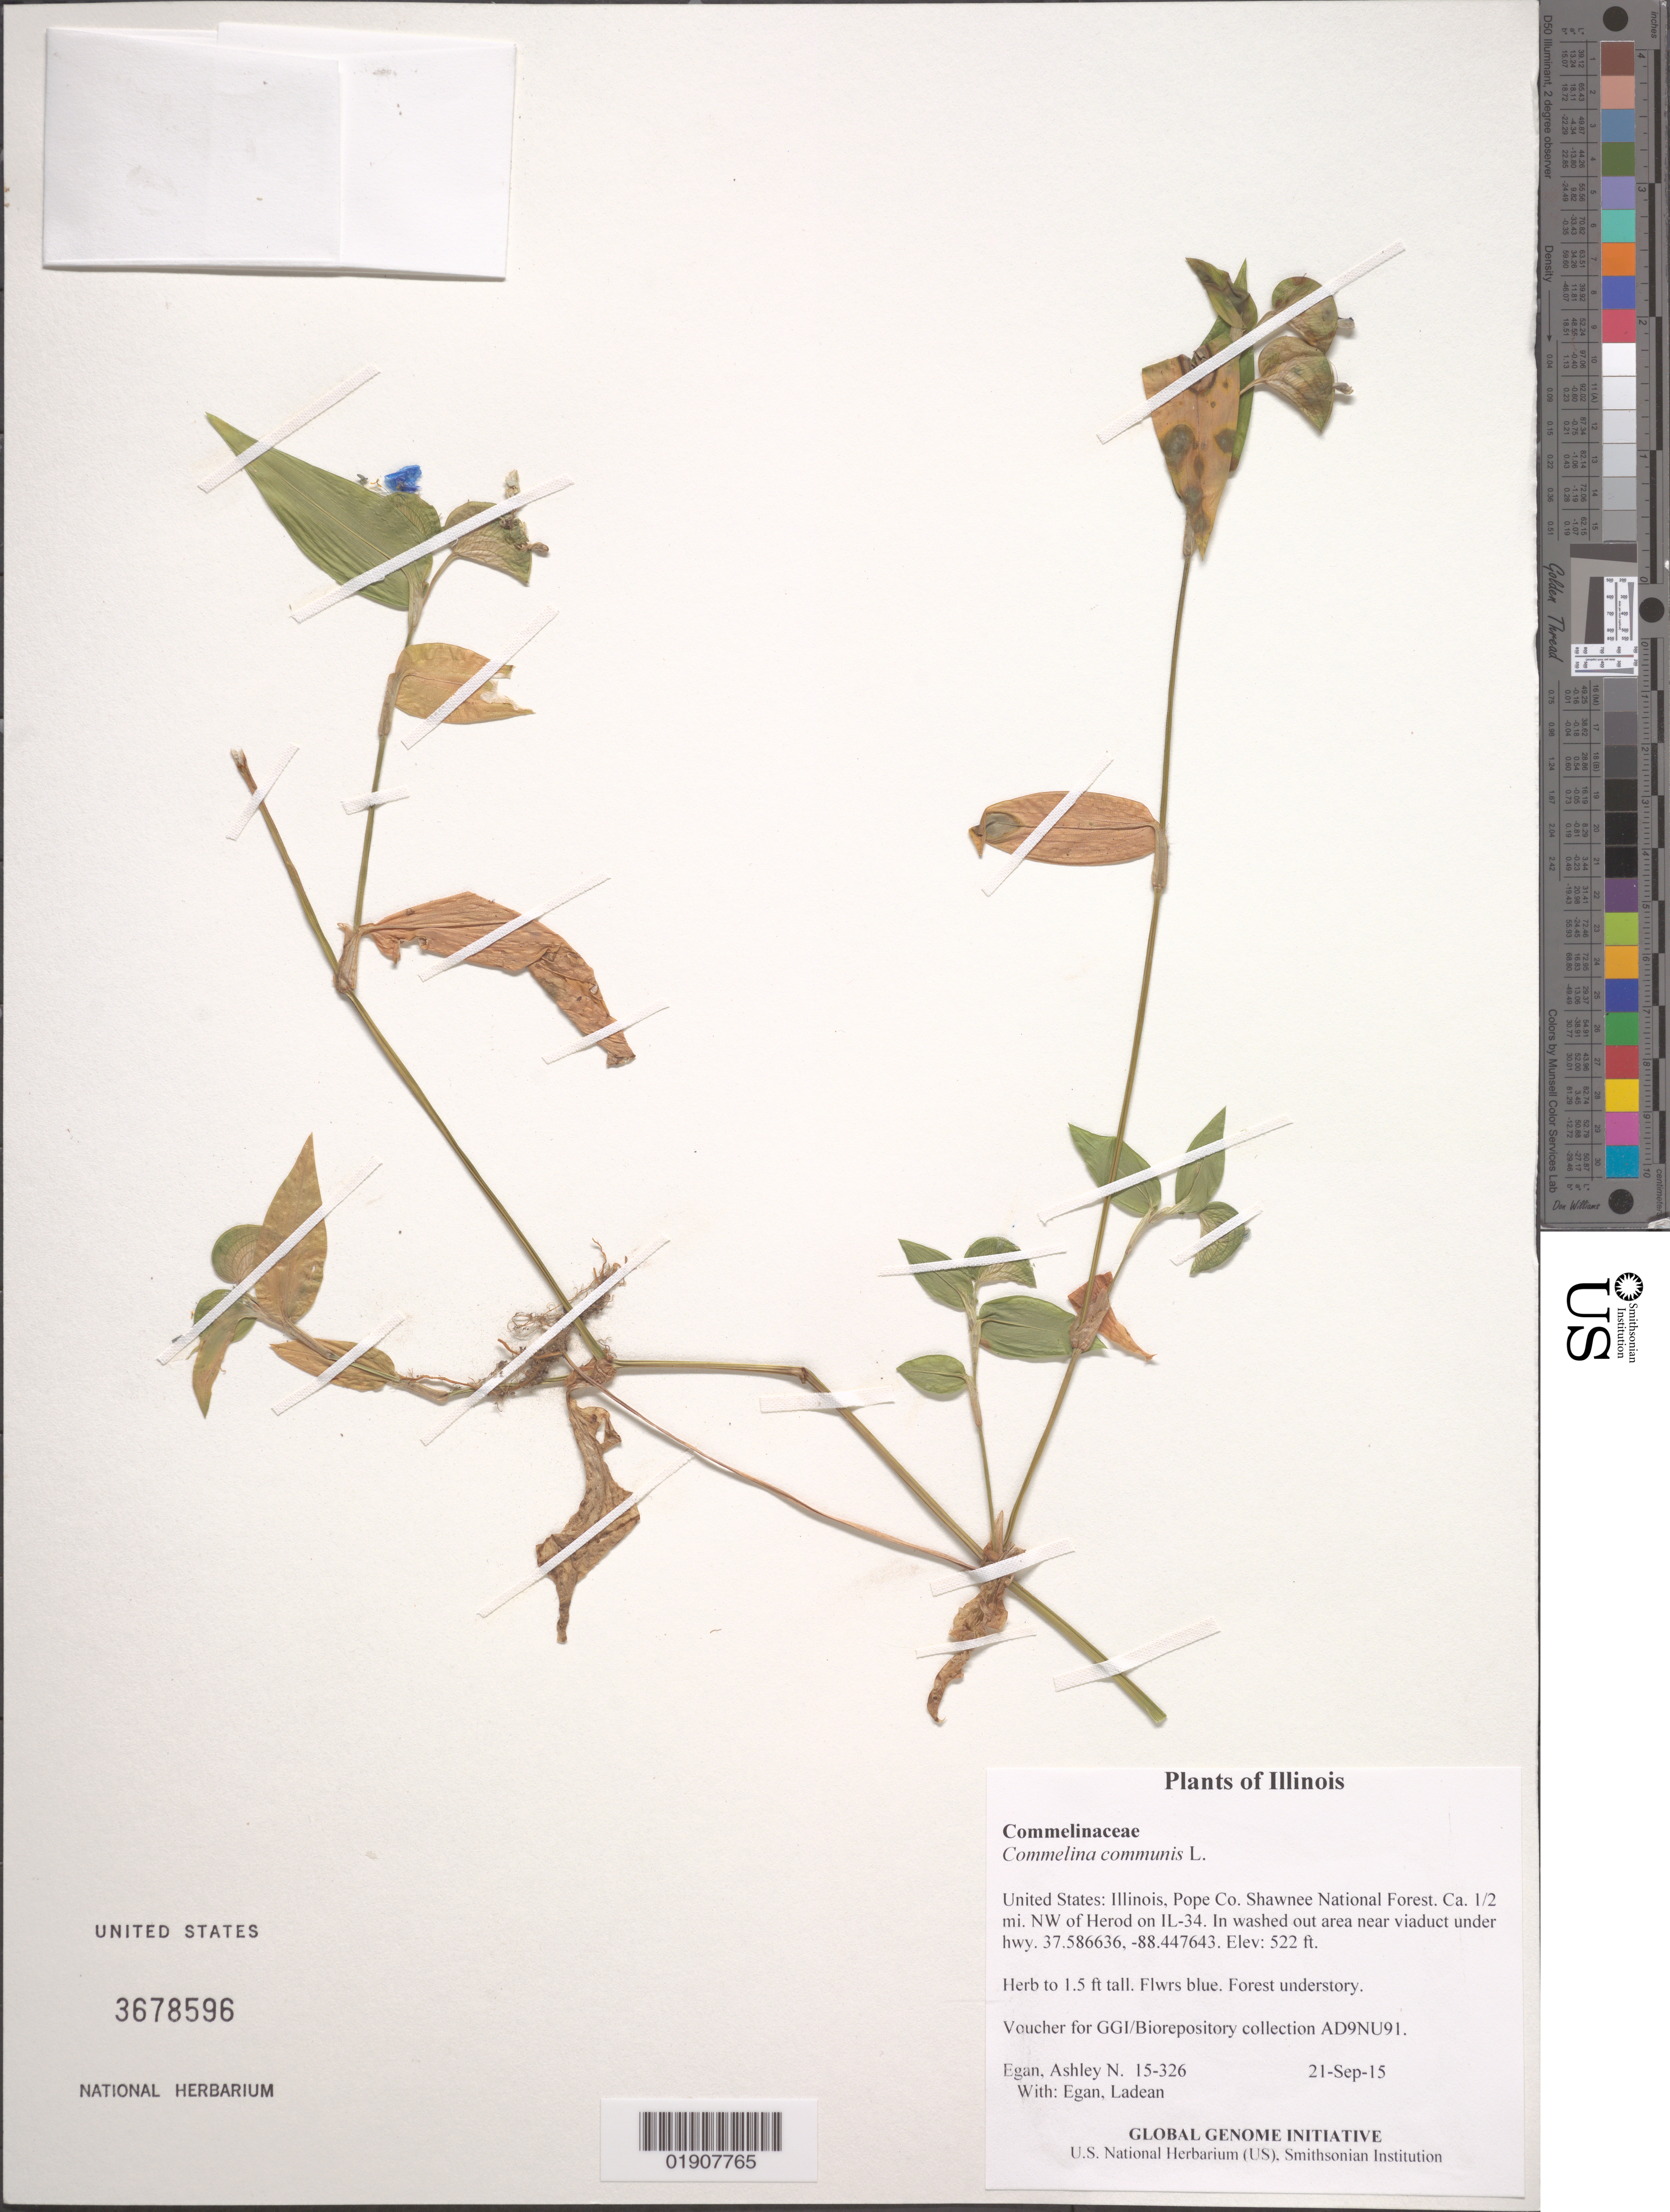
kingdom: Plantae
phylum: Tracheophyta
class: Liliopsida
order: Commelinales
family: Commelinaceae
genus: Commelina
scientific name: Commelina communis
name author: L.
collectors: A. N. Egan & L. Egan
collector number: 15-326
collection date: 2015-09-21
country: United States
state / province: Illinois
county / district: Pope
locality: Shawnee National Forest. Ca. 1/2 mi. NW of Herod on IL-34. In washed out area near viaduct under hwy.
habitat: Forest understory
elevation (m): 159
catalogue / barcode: US 3678596